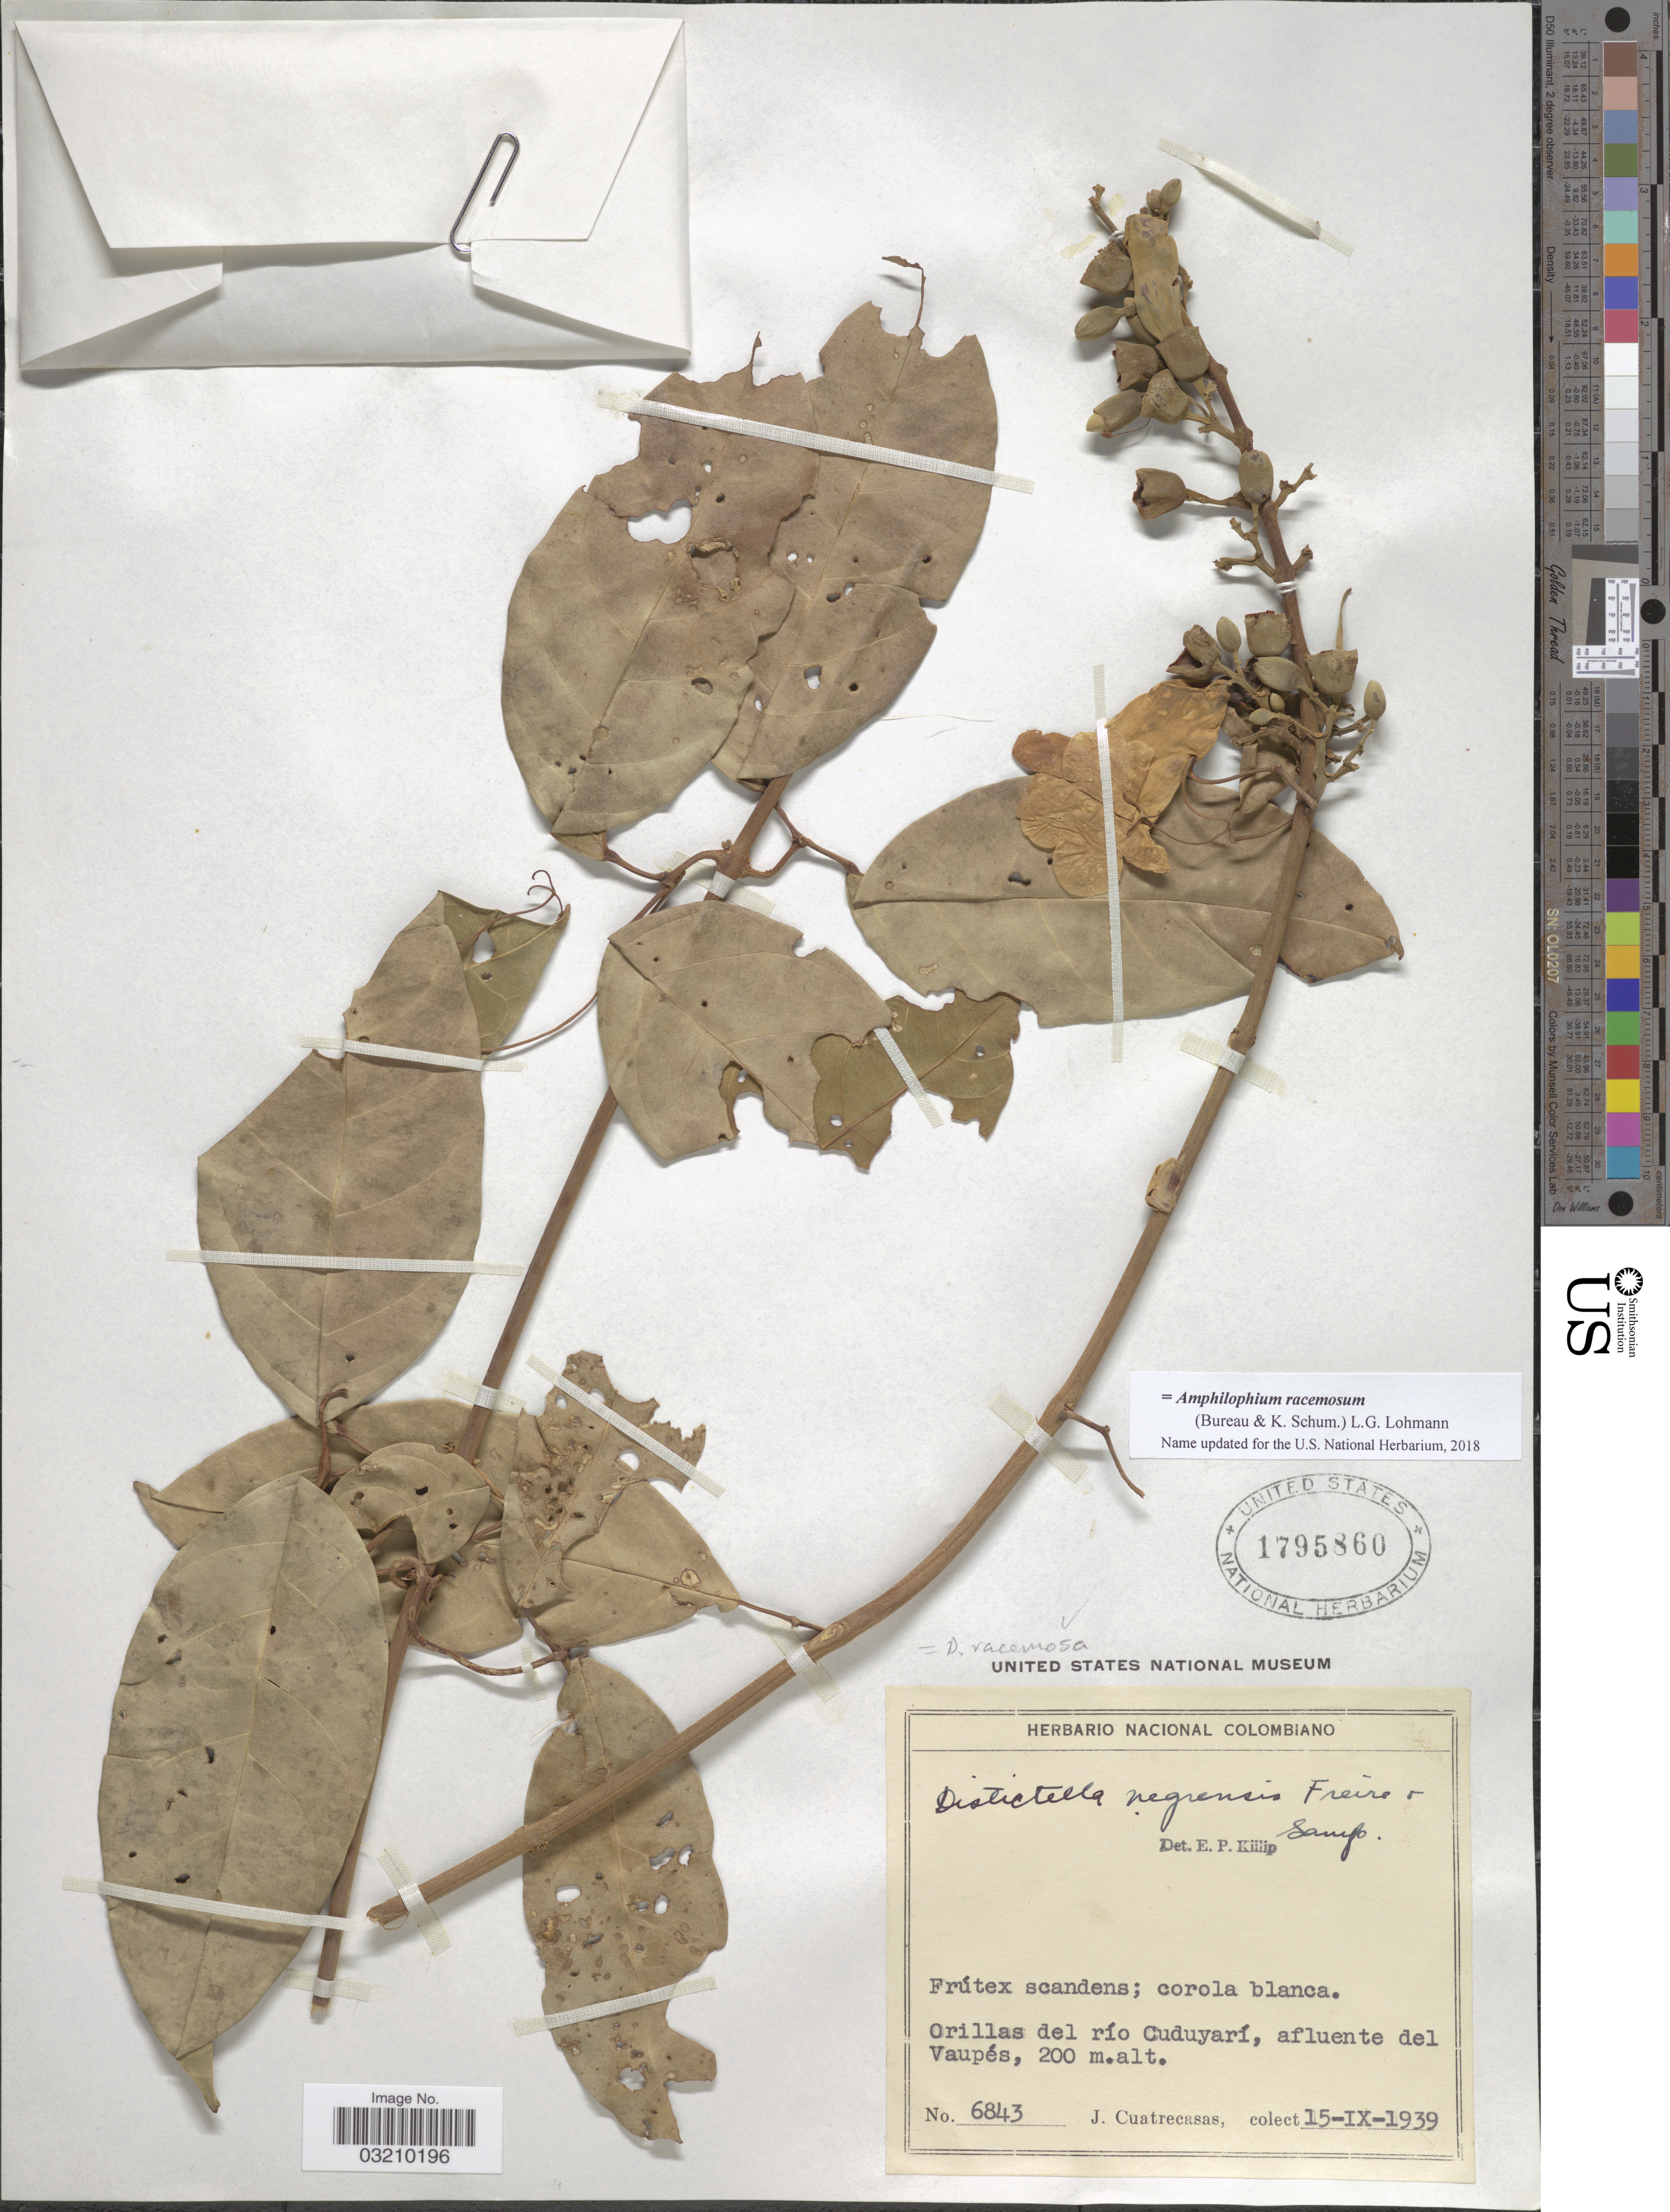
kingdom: Plantae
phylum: Tracheophyta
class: Magnoliopsida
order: Lamiales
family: Bignoniaceae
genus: Amphilophium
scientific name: Amphilophium racemosum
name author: (Bureau & K. Schum.) L.G. Lohmann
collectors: J. Cuatrecasas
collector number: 6843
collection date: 1939-09-15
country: Colombia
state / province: Vaupés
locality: Orillas del río Cuduyarí, afluente del Vaupés.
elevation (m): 200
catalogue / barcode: US 1795860